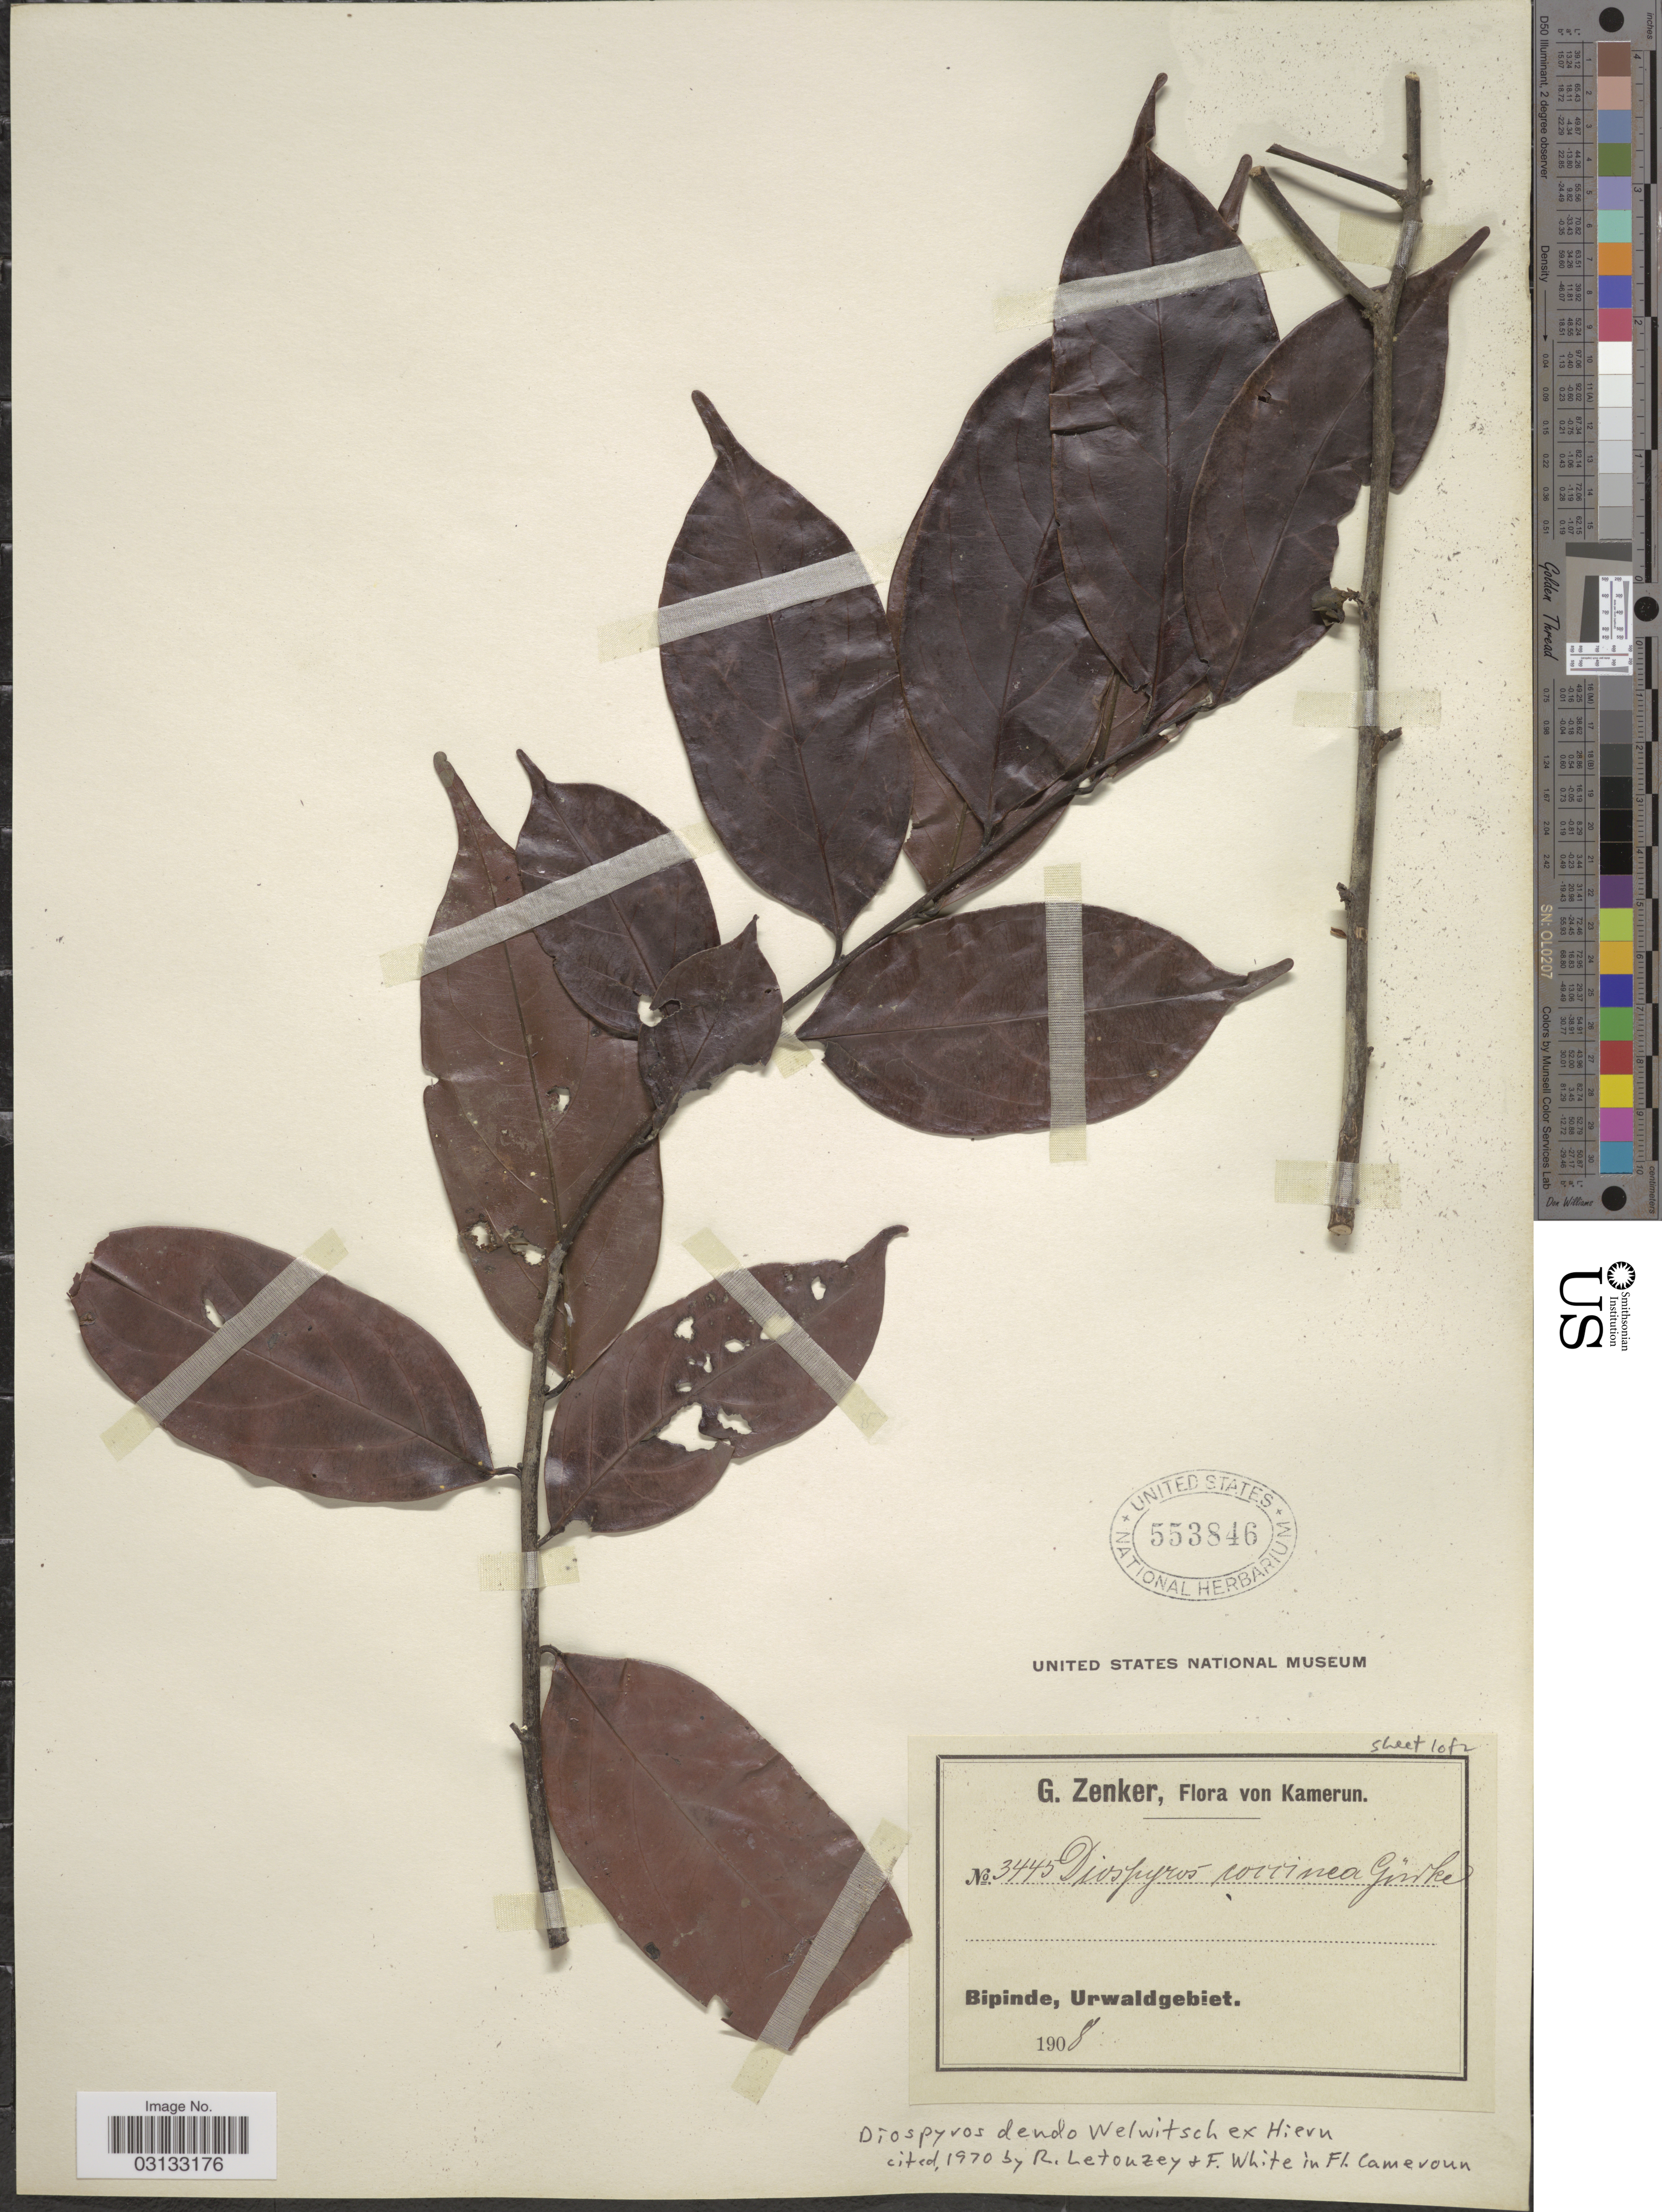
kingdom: Plantae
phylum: Tracheophyta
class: Magnoliopsida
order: Ericales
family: Ebenaceae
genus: Diospyros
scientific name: Diospyros dendo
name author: Welw. ex Hiern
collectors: G. A. Zenker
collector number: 3445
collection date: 1908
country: Cameroon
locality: Kamerun, Bipinde, Urwaldgebiet.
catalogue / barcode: US 553846